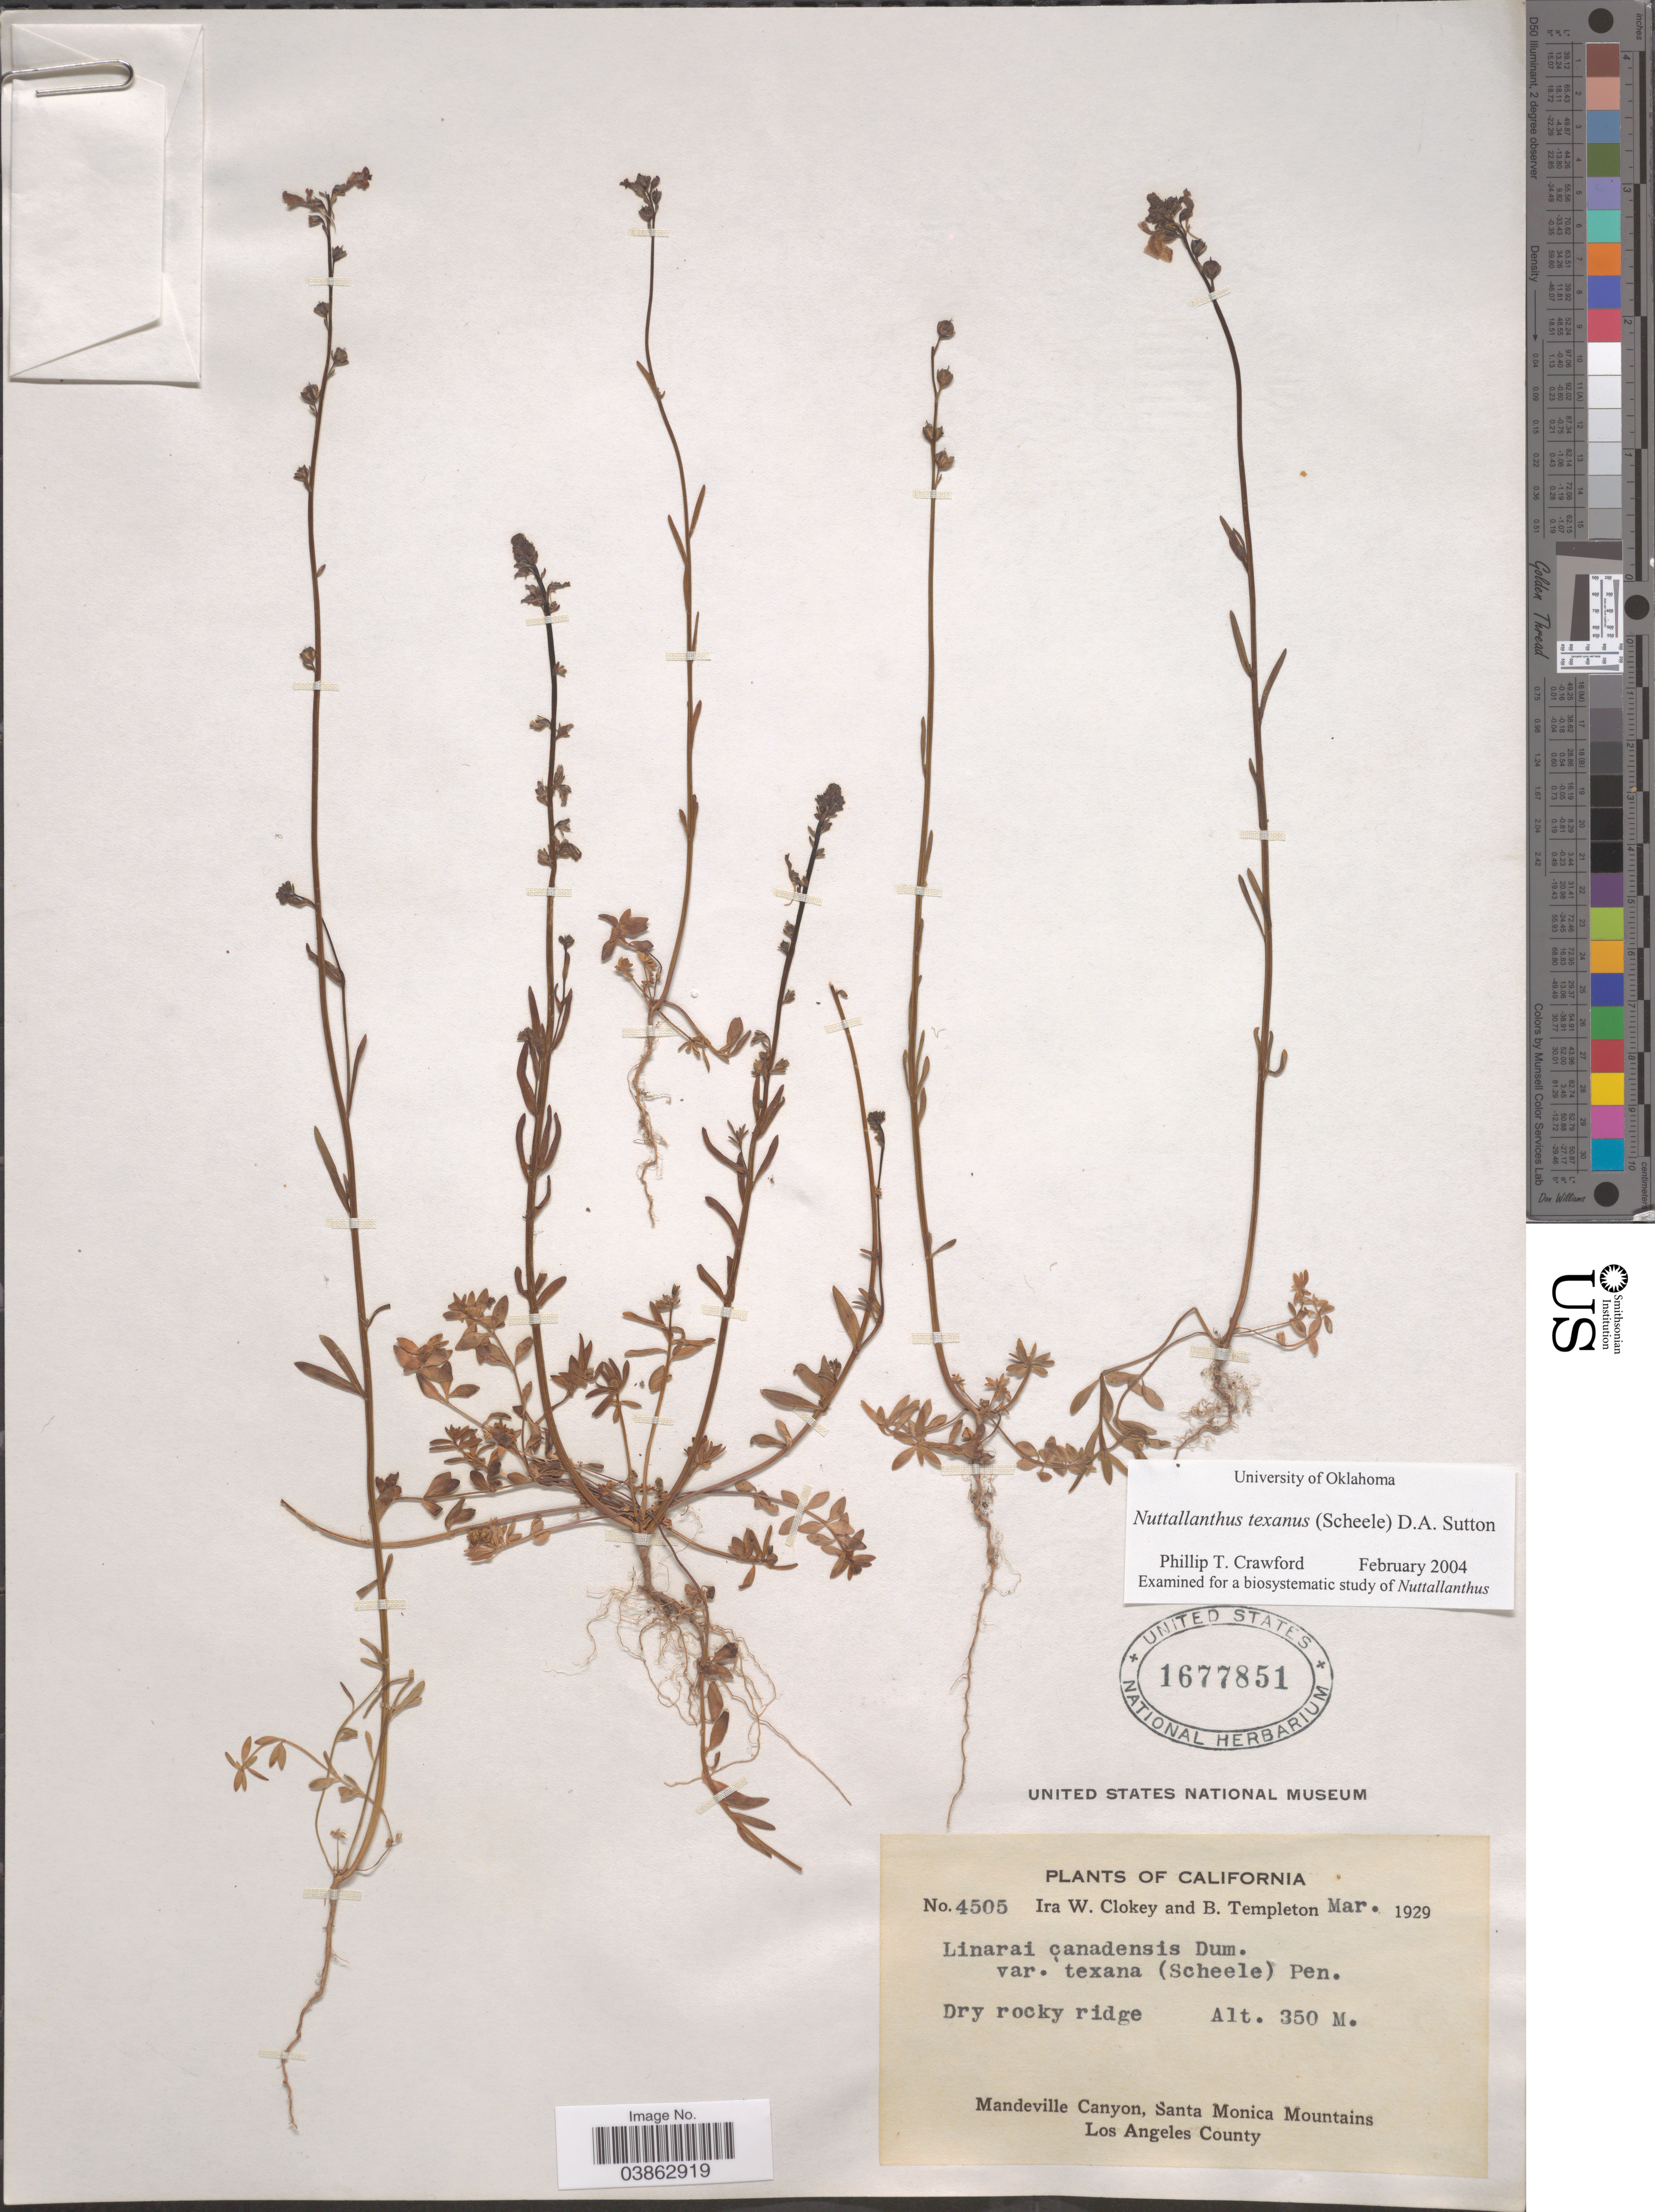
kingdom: Plantae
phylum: Tracheophyta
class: Magnoliopsida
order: Lamiales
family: Plantaginaceae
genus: Linaria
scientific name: Linaria texana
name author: Scheele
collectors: I. W. Clokey & B. Templeton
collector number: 4505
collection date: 1929-03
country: United States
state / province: California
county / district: Los Angeles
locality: Mandeville Canyon, Santa Monica Mountains. Los Angeles County.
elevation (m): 350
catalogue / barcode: US 1677851